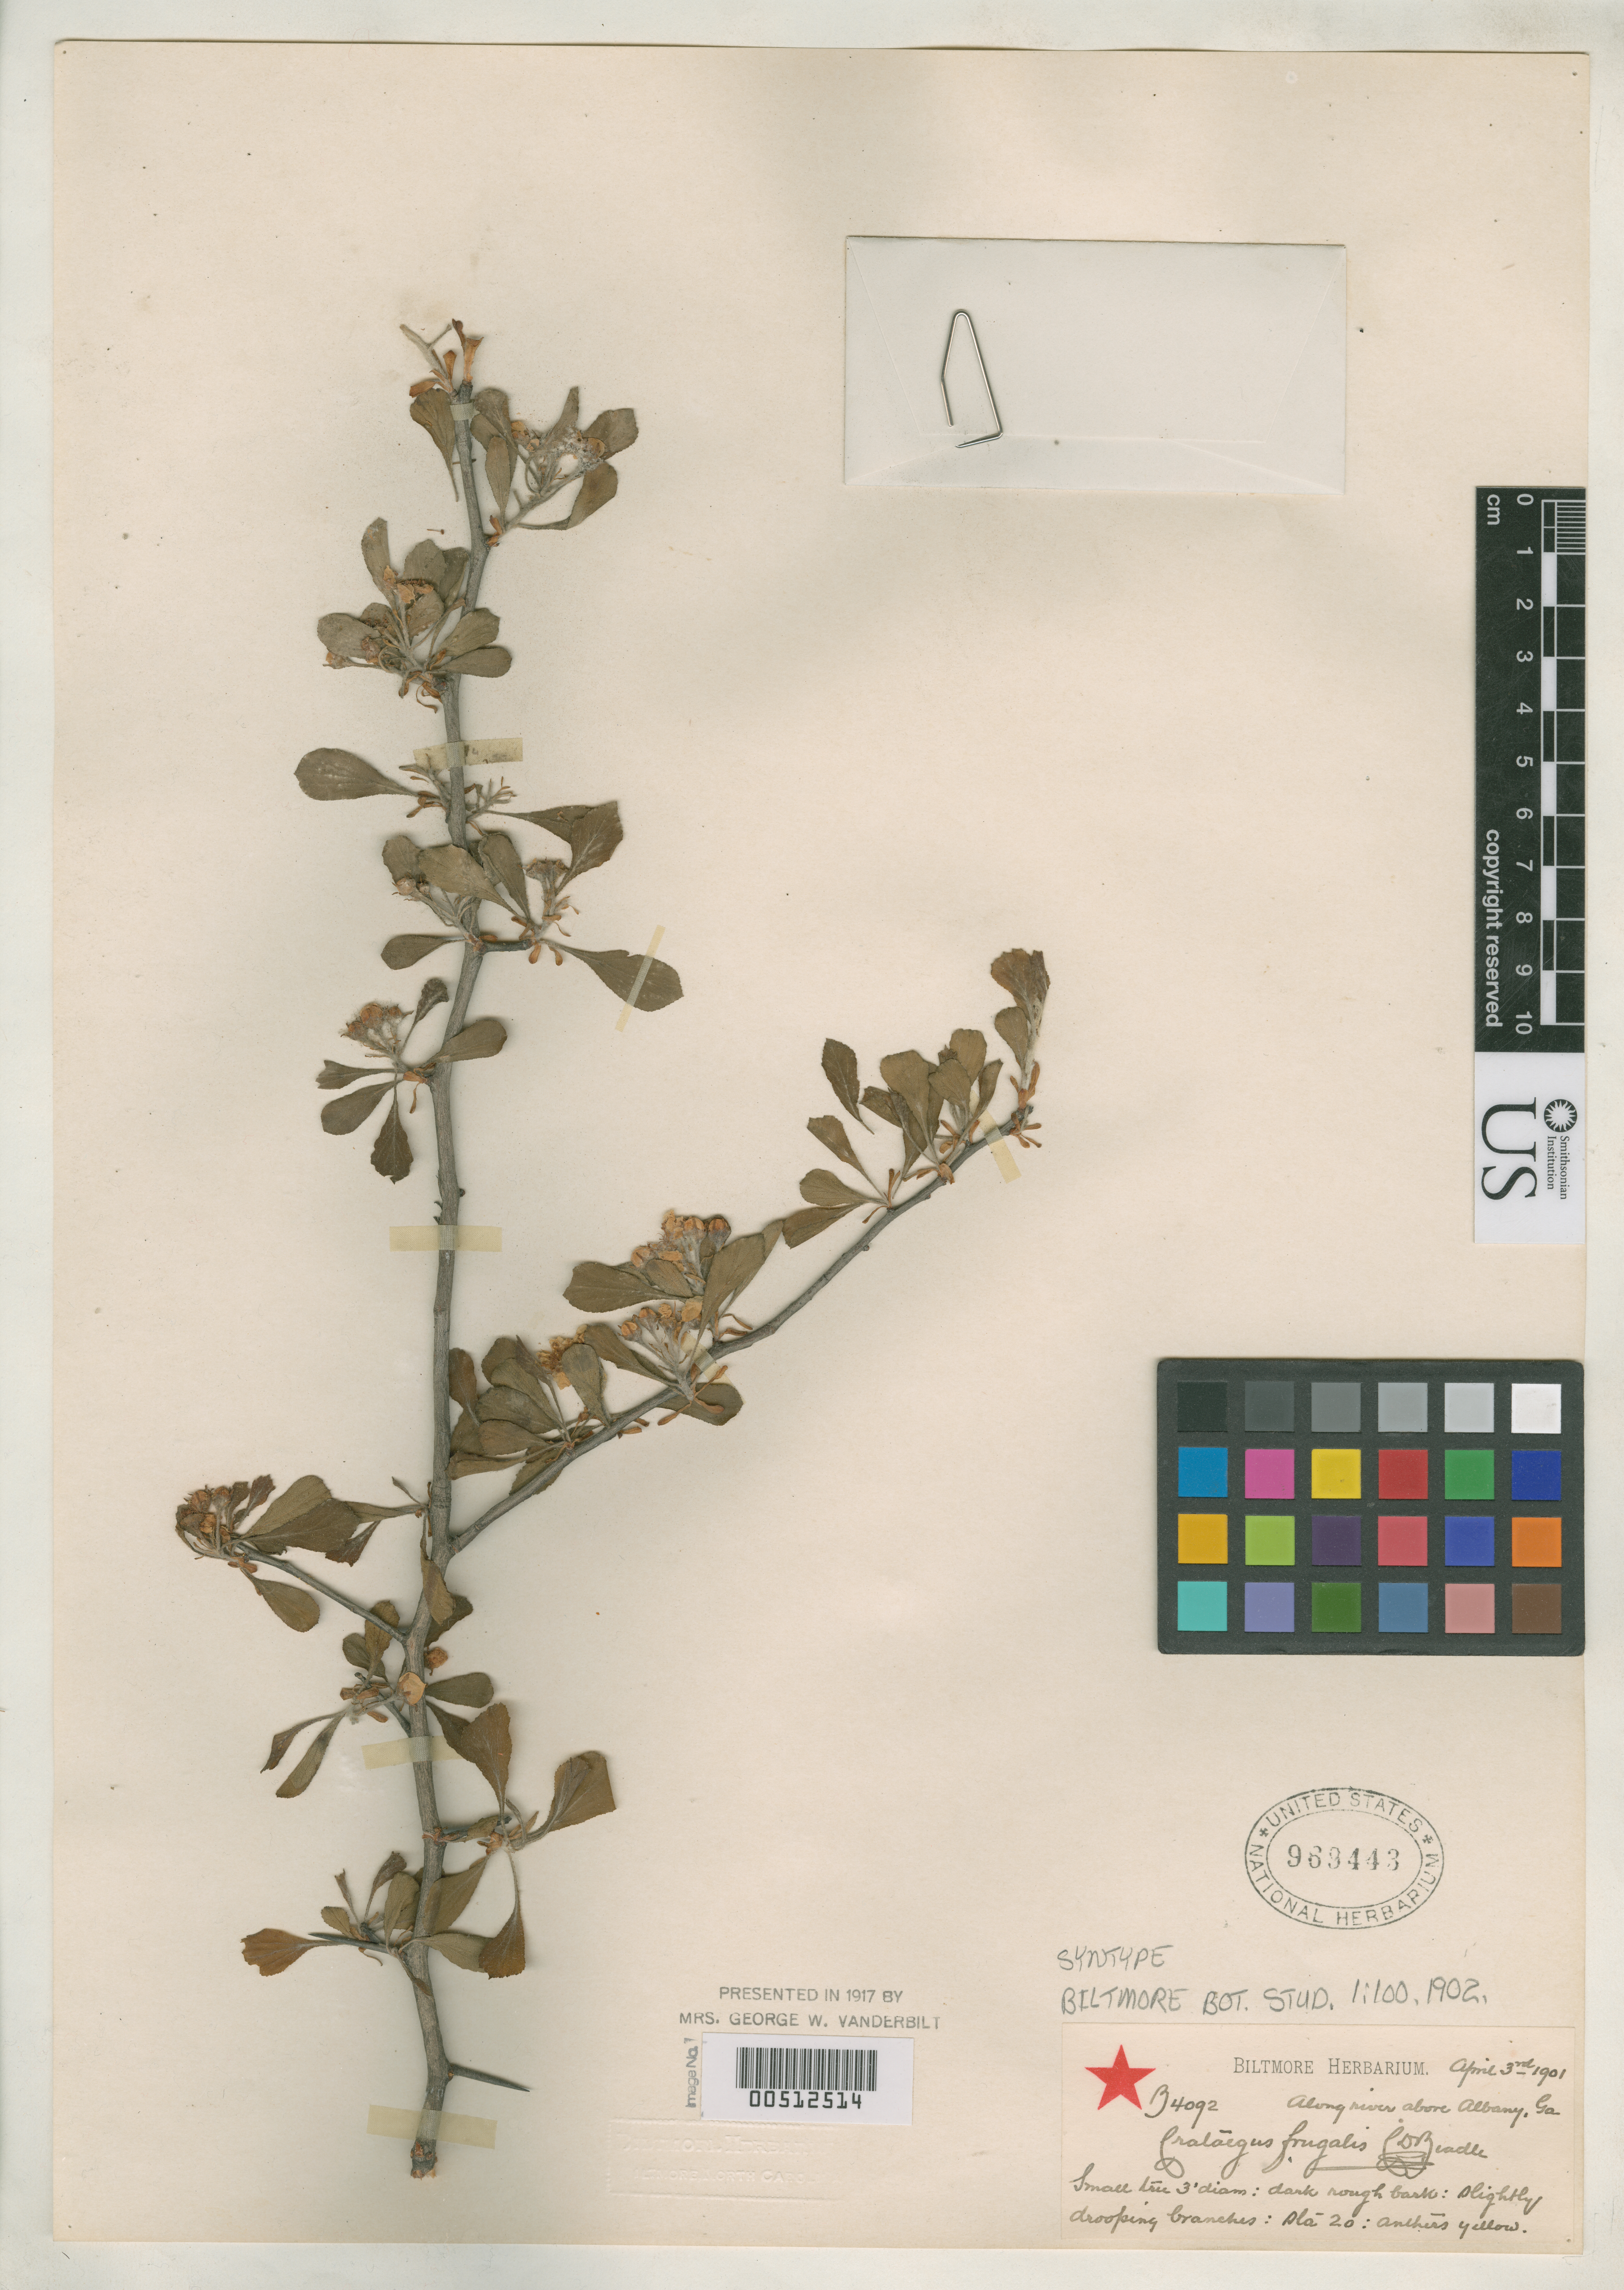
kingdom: Plantae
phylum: Tracheophyta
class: Magnoliopsida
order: Rosales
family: Rosaceae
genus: Crataegus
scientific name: Crataegus frugalis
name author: Beadle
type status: Syntype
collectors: ex herb. Biltmore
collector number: B 4092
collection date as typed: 03 Apr 1901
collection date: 1901-04-03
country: United States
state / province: Georgia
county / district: Dougherty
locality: Along river above Albany.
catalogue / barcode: US 969443